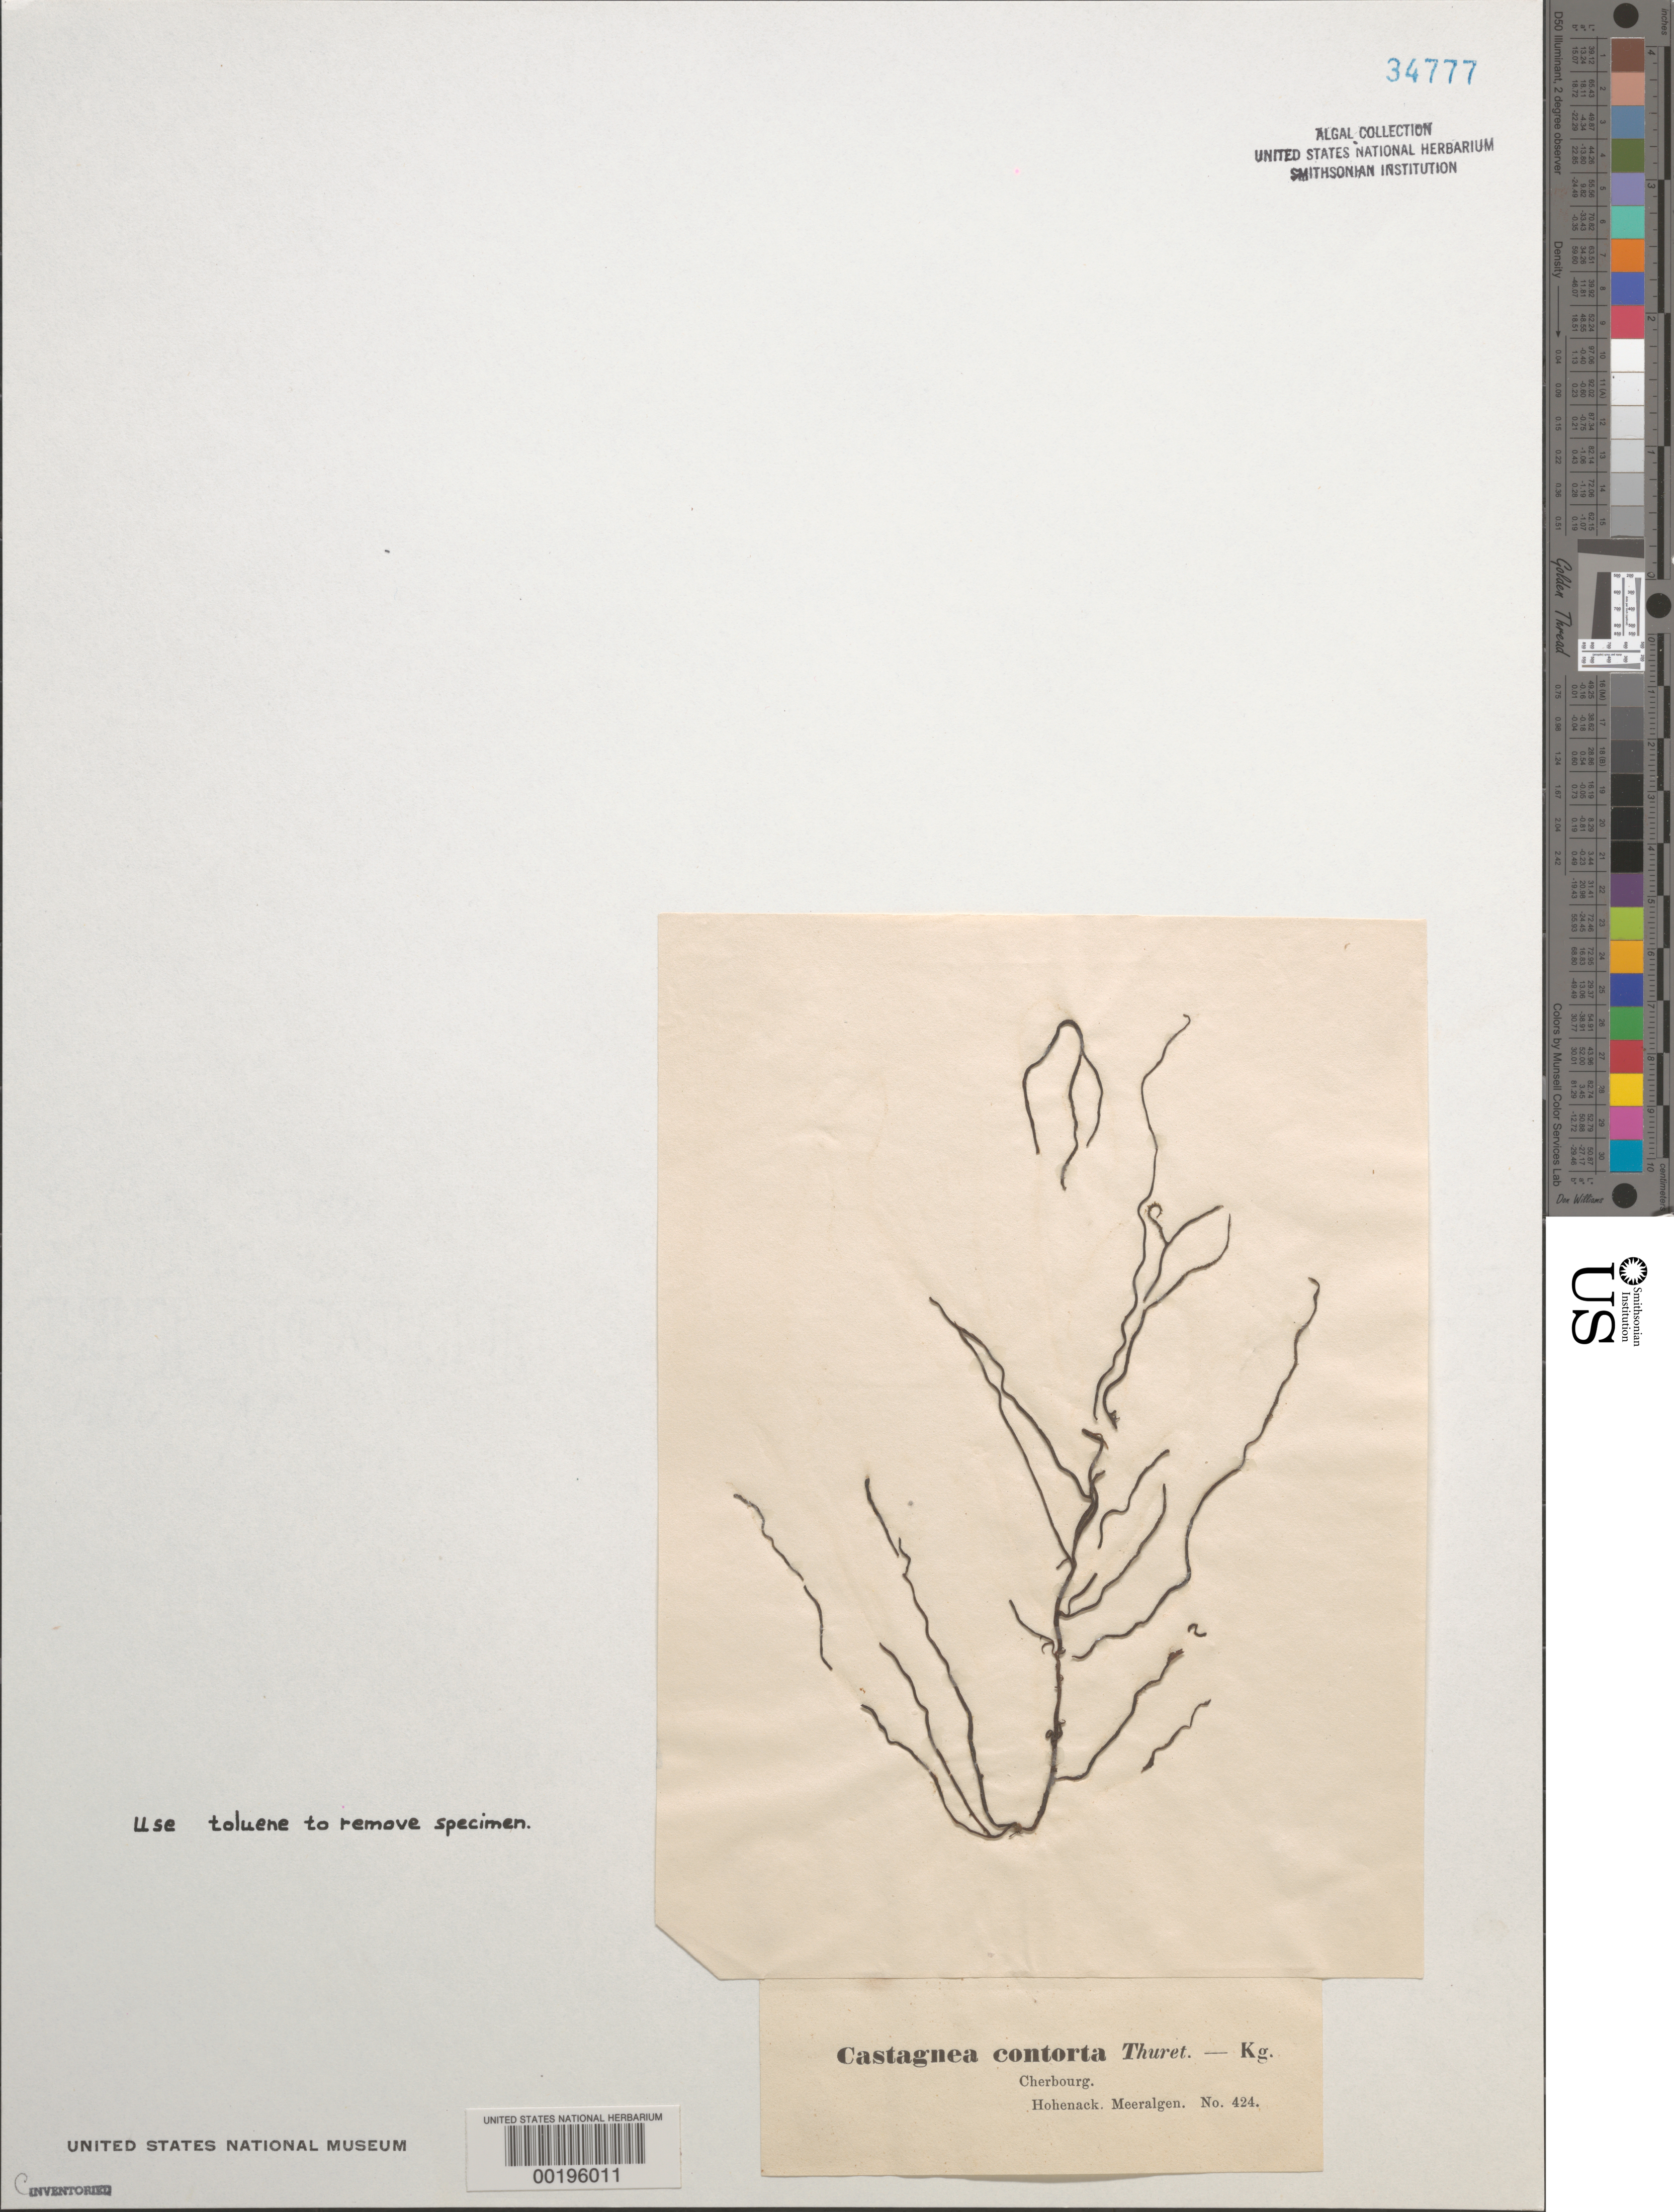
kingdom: Chromista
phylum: Ochrophyta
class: Phaeophyceae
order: Ectocarpales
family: Chordariaceae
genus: Cladosiphon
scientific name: Cladosiphon contortus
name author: (Thuret) Kylin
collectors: R. F. Hohenacker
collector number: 424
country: France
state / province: Normandie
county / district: Manche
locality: Cherbourg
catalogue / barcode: US 34777